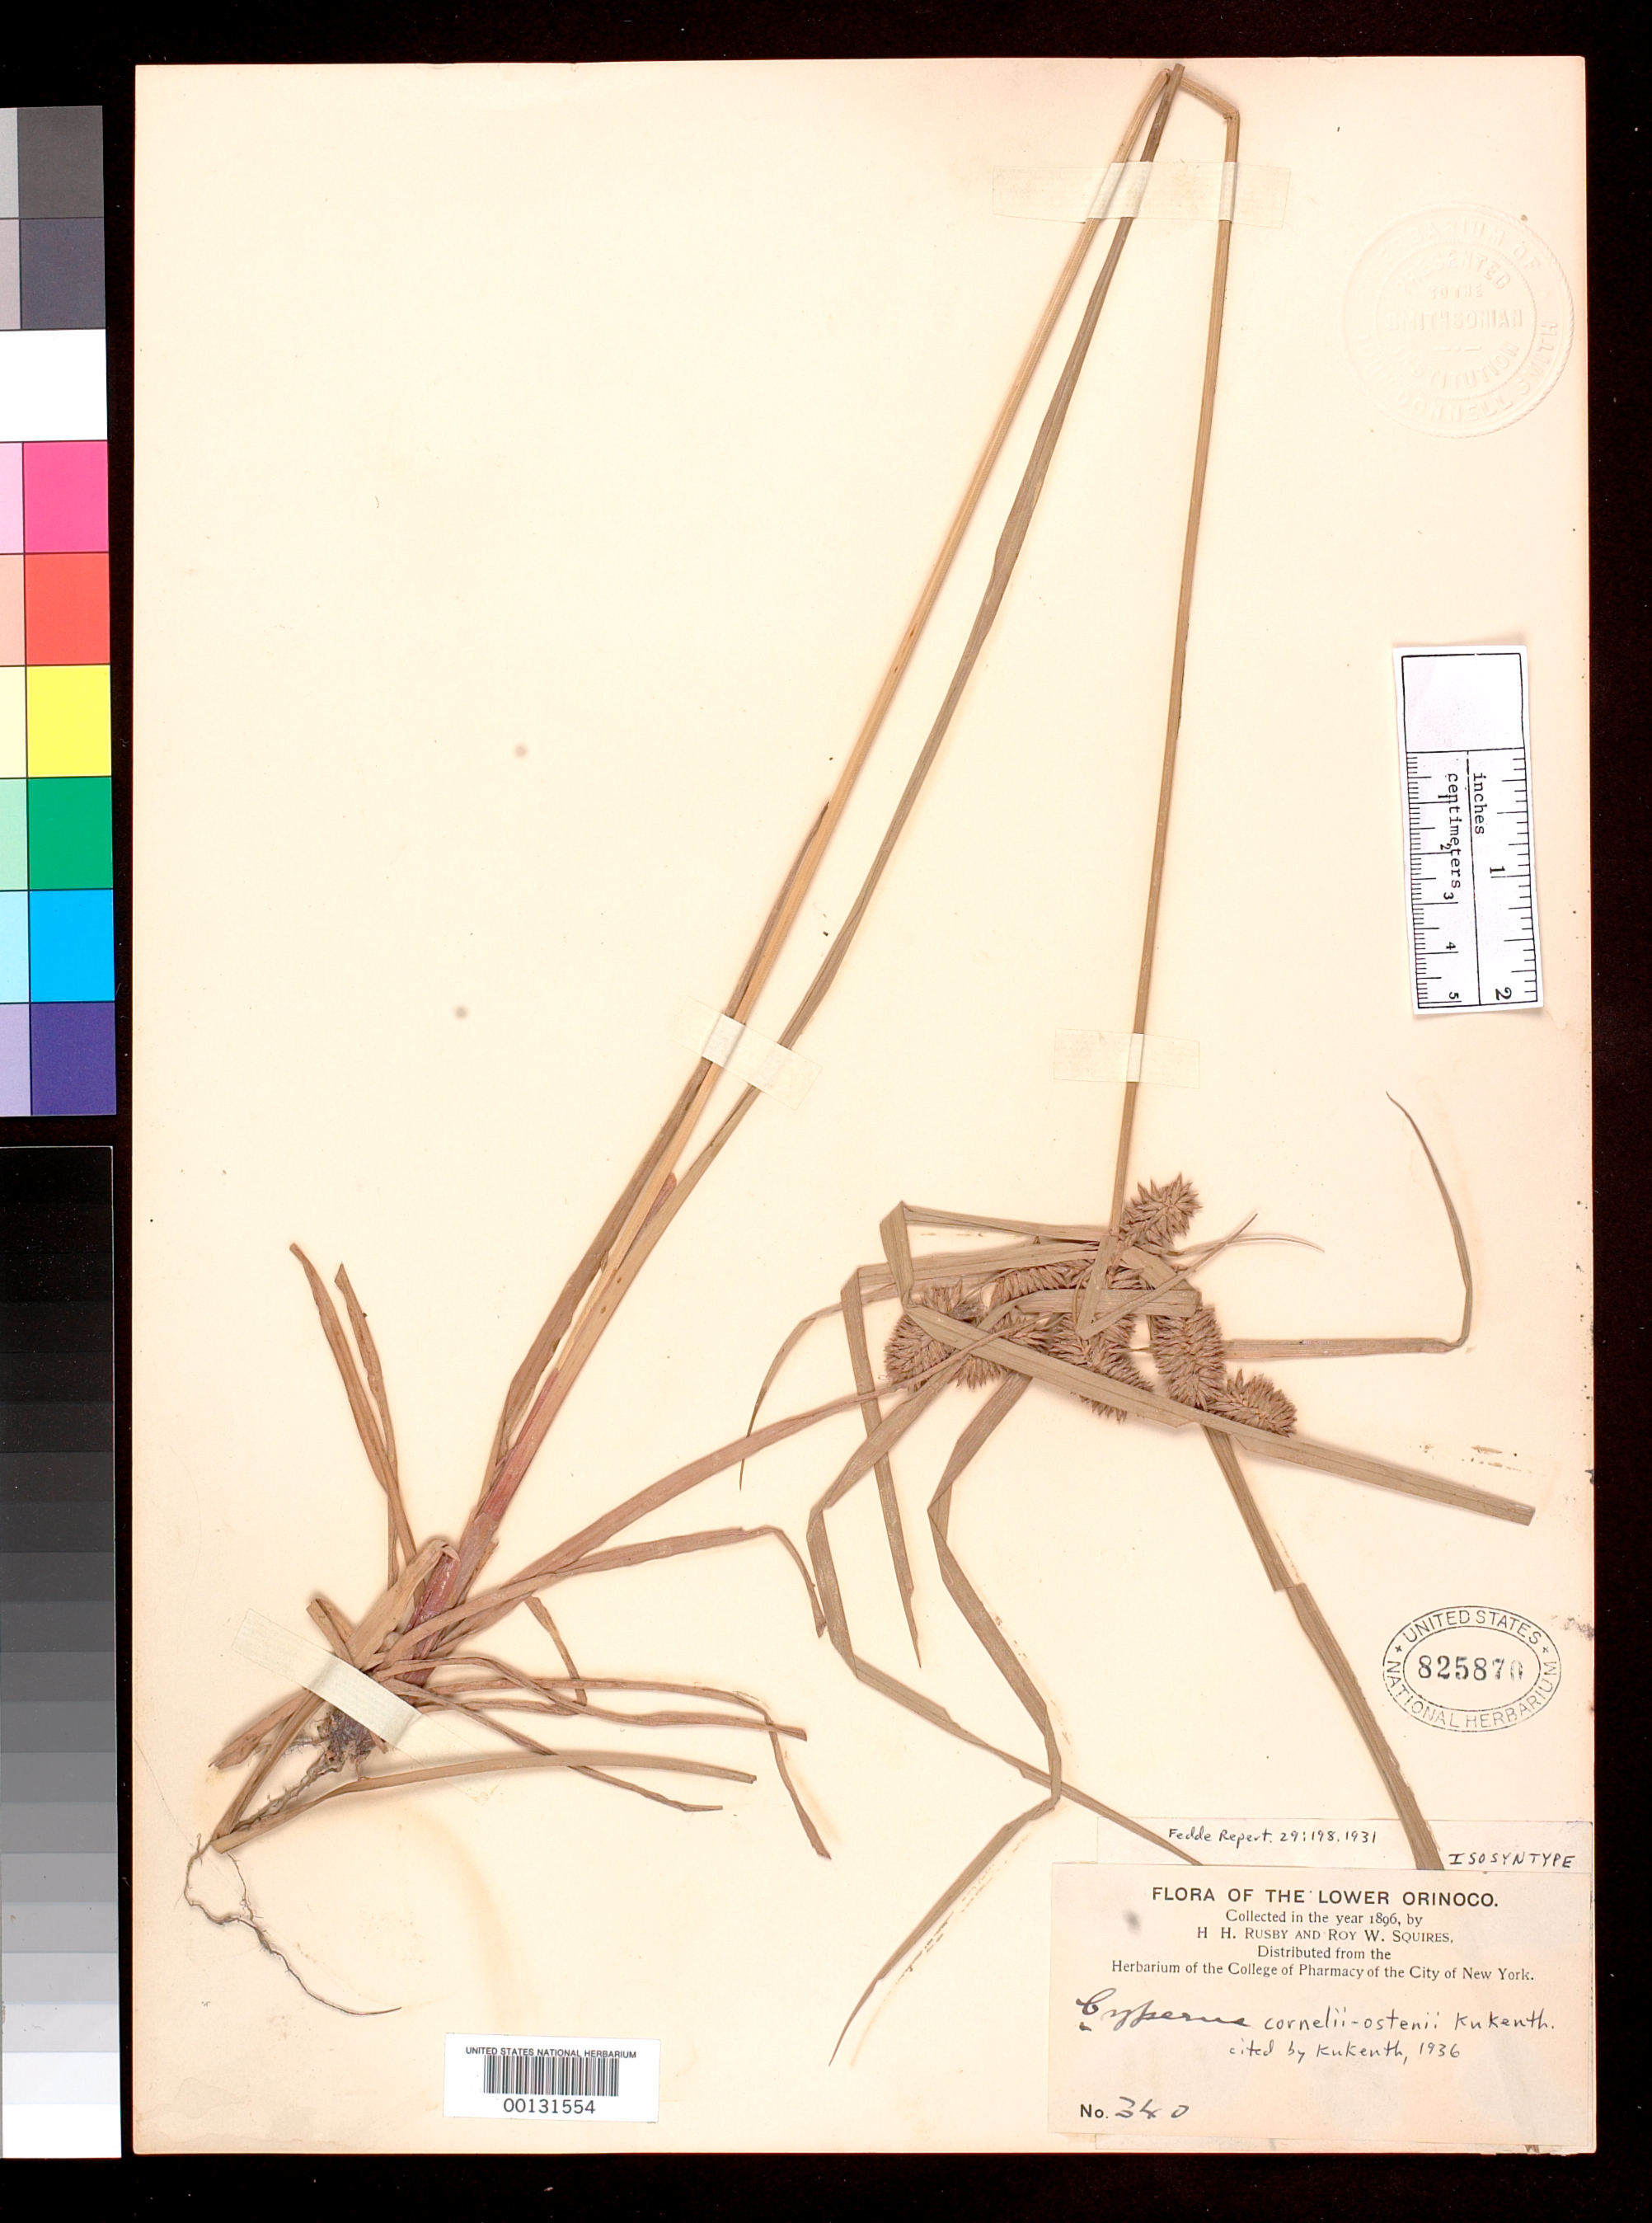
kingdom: Plantae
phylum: Tracheophyta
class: Liliopsida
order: Poales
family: Cyperaceae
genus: Cyperus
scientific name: Cyperus cornelii-ostenii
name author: Kük.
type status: Isosyntype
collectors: H. H. Rusby & R. Squires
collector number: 340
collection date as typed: May 1896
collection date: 1896-05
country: Venezuela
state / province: Delta Amacuro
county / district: Tucupita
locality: Lower Orinoco, Santa Catalina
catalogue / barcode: US 825870